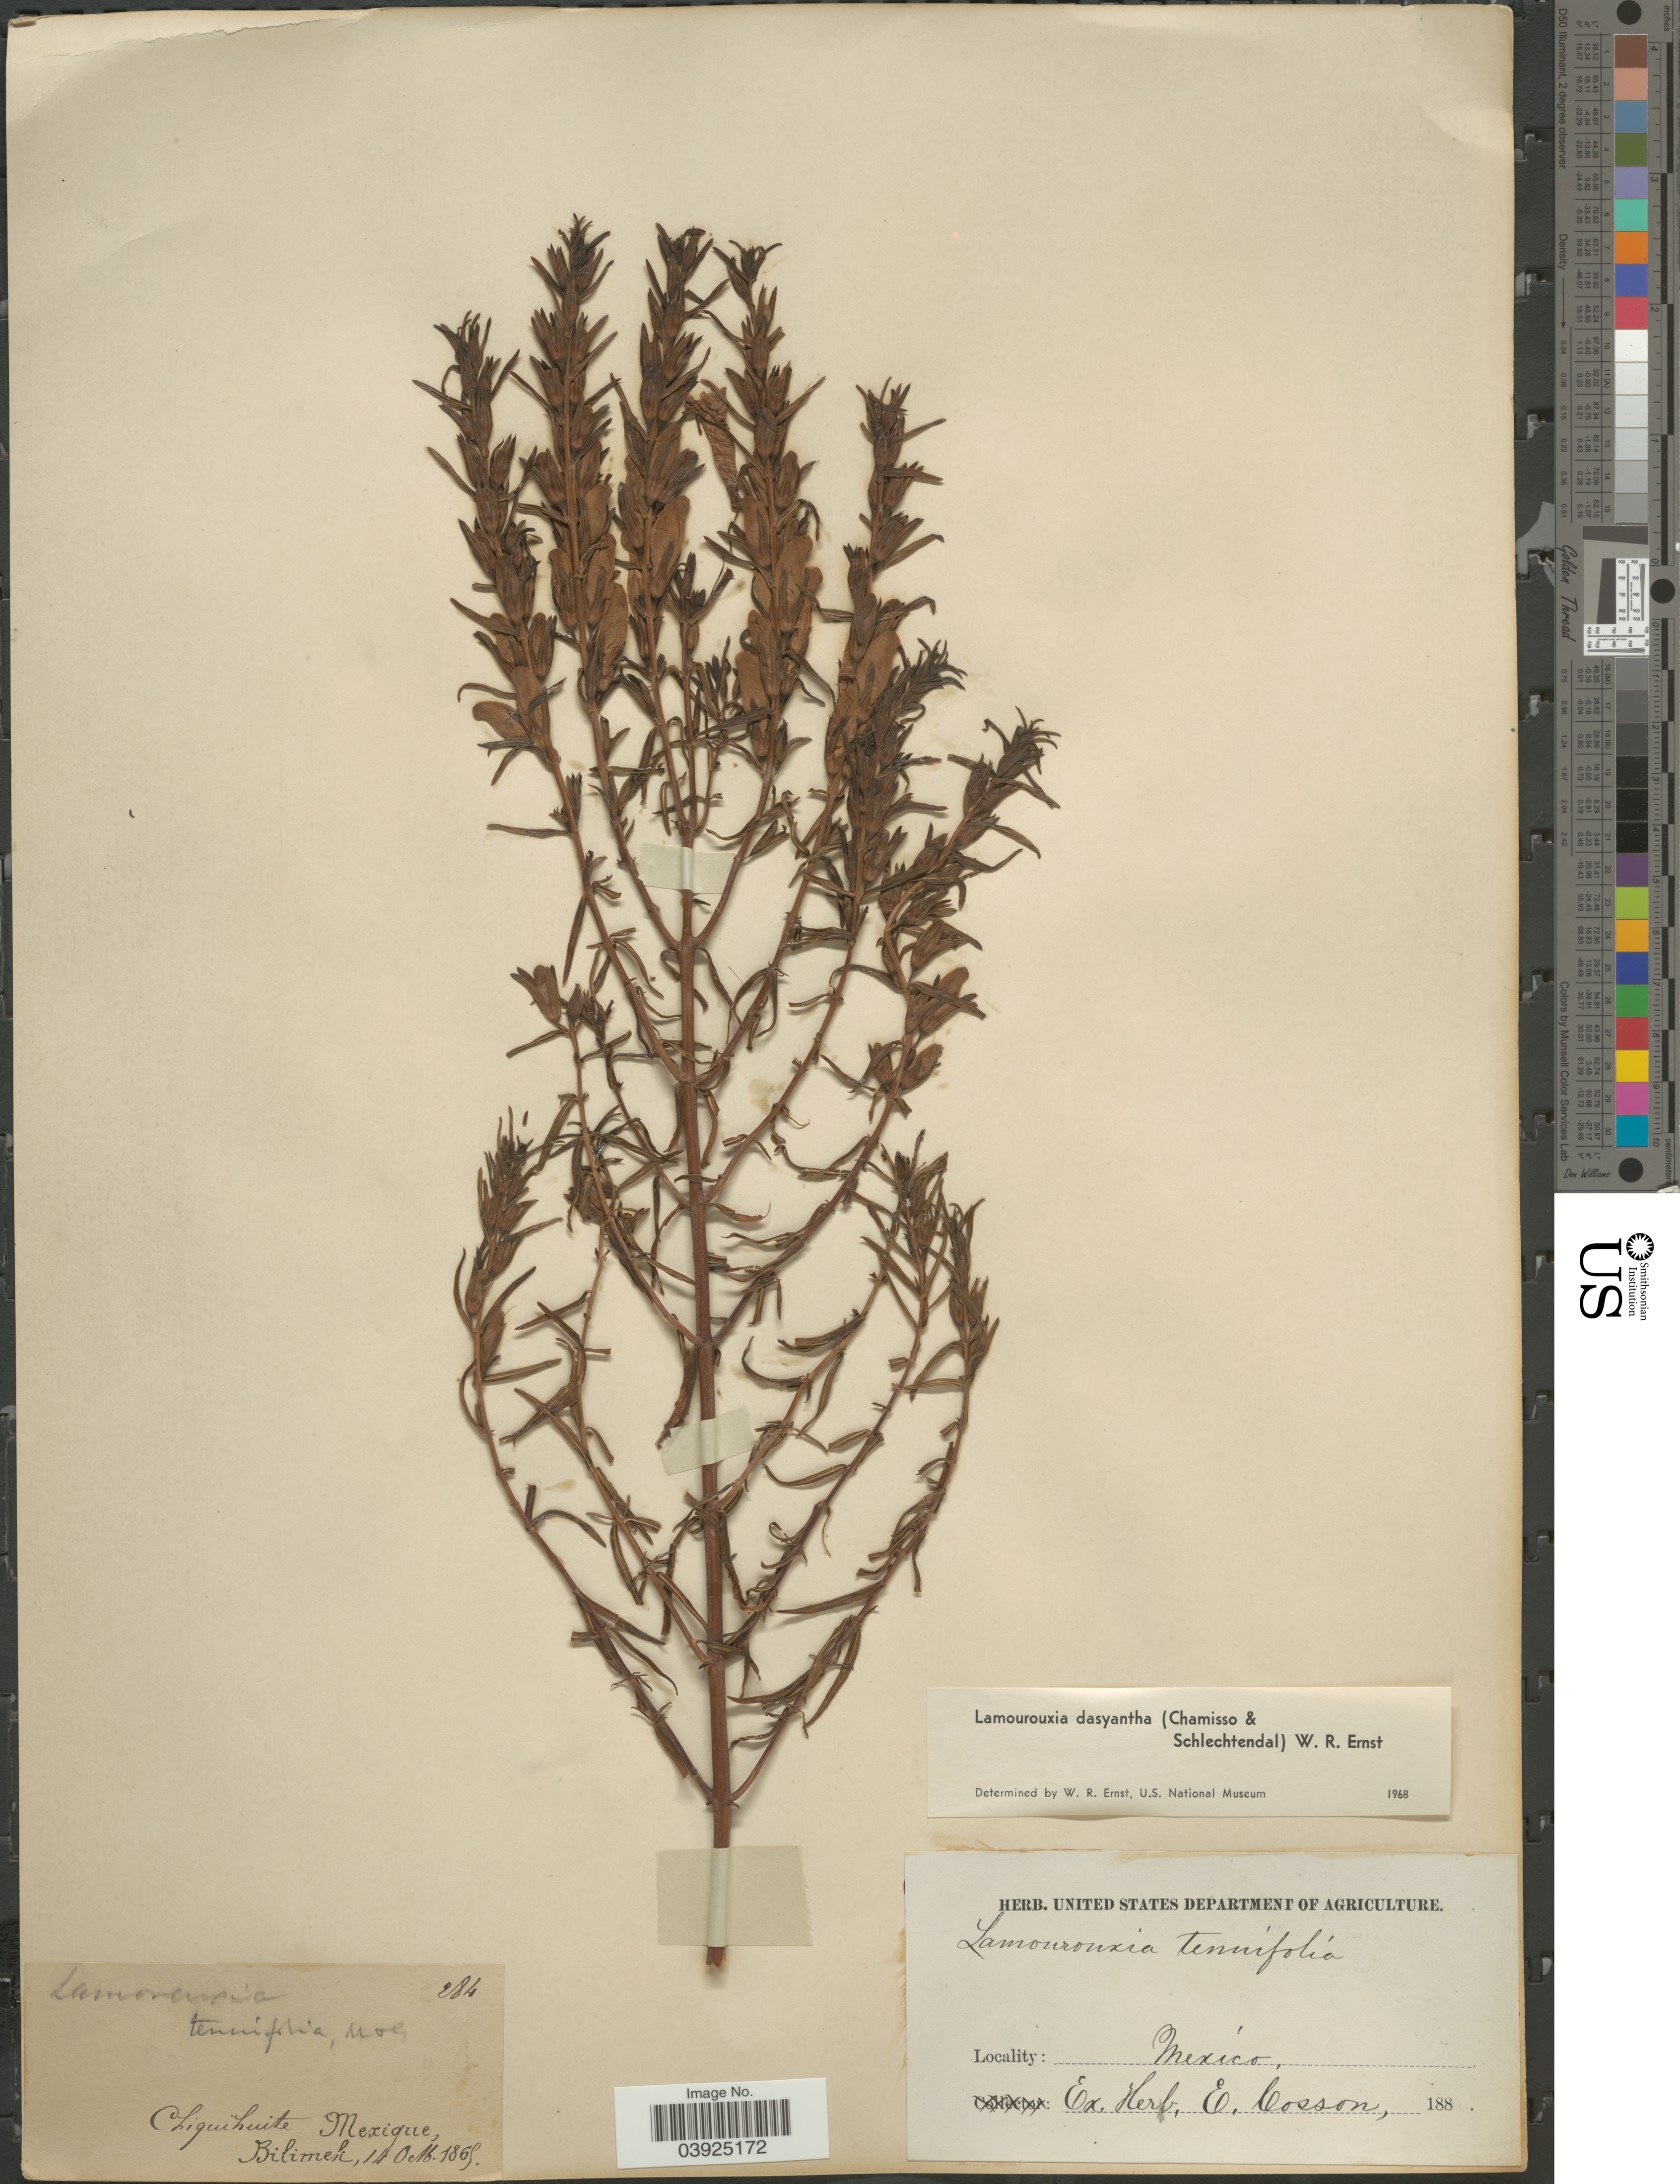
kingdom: Plantae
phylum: Tracheophyta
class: Magnoliopsida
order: Lamiales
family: Orobanchaceae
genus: Lamourouxia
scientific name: Lamourouxia linearis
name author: Benth.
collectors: -. Bilimek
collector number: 284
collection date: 1865-10-14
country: Mexico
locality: Chiquihuite.